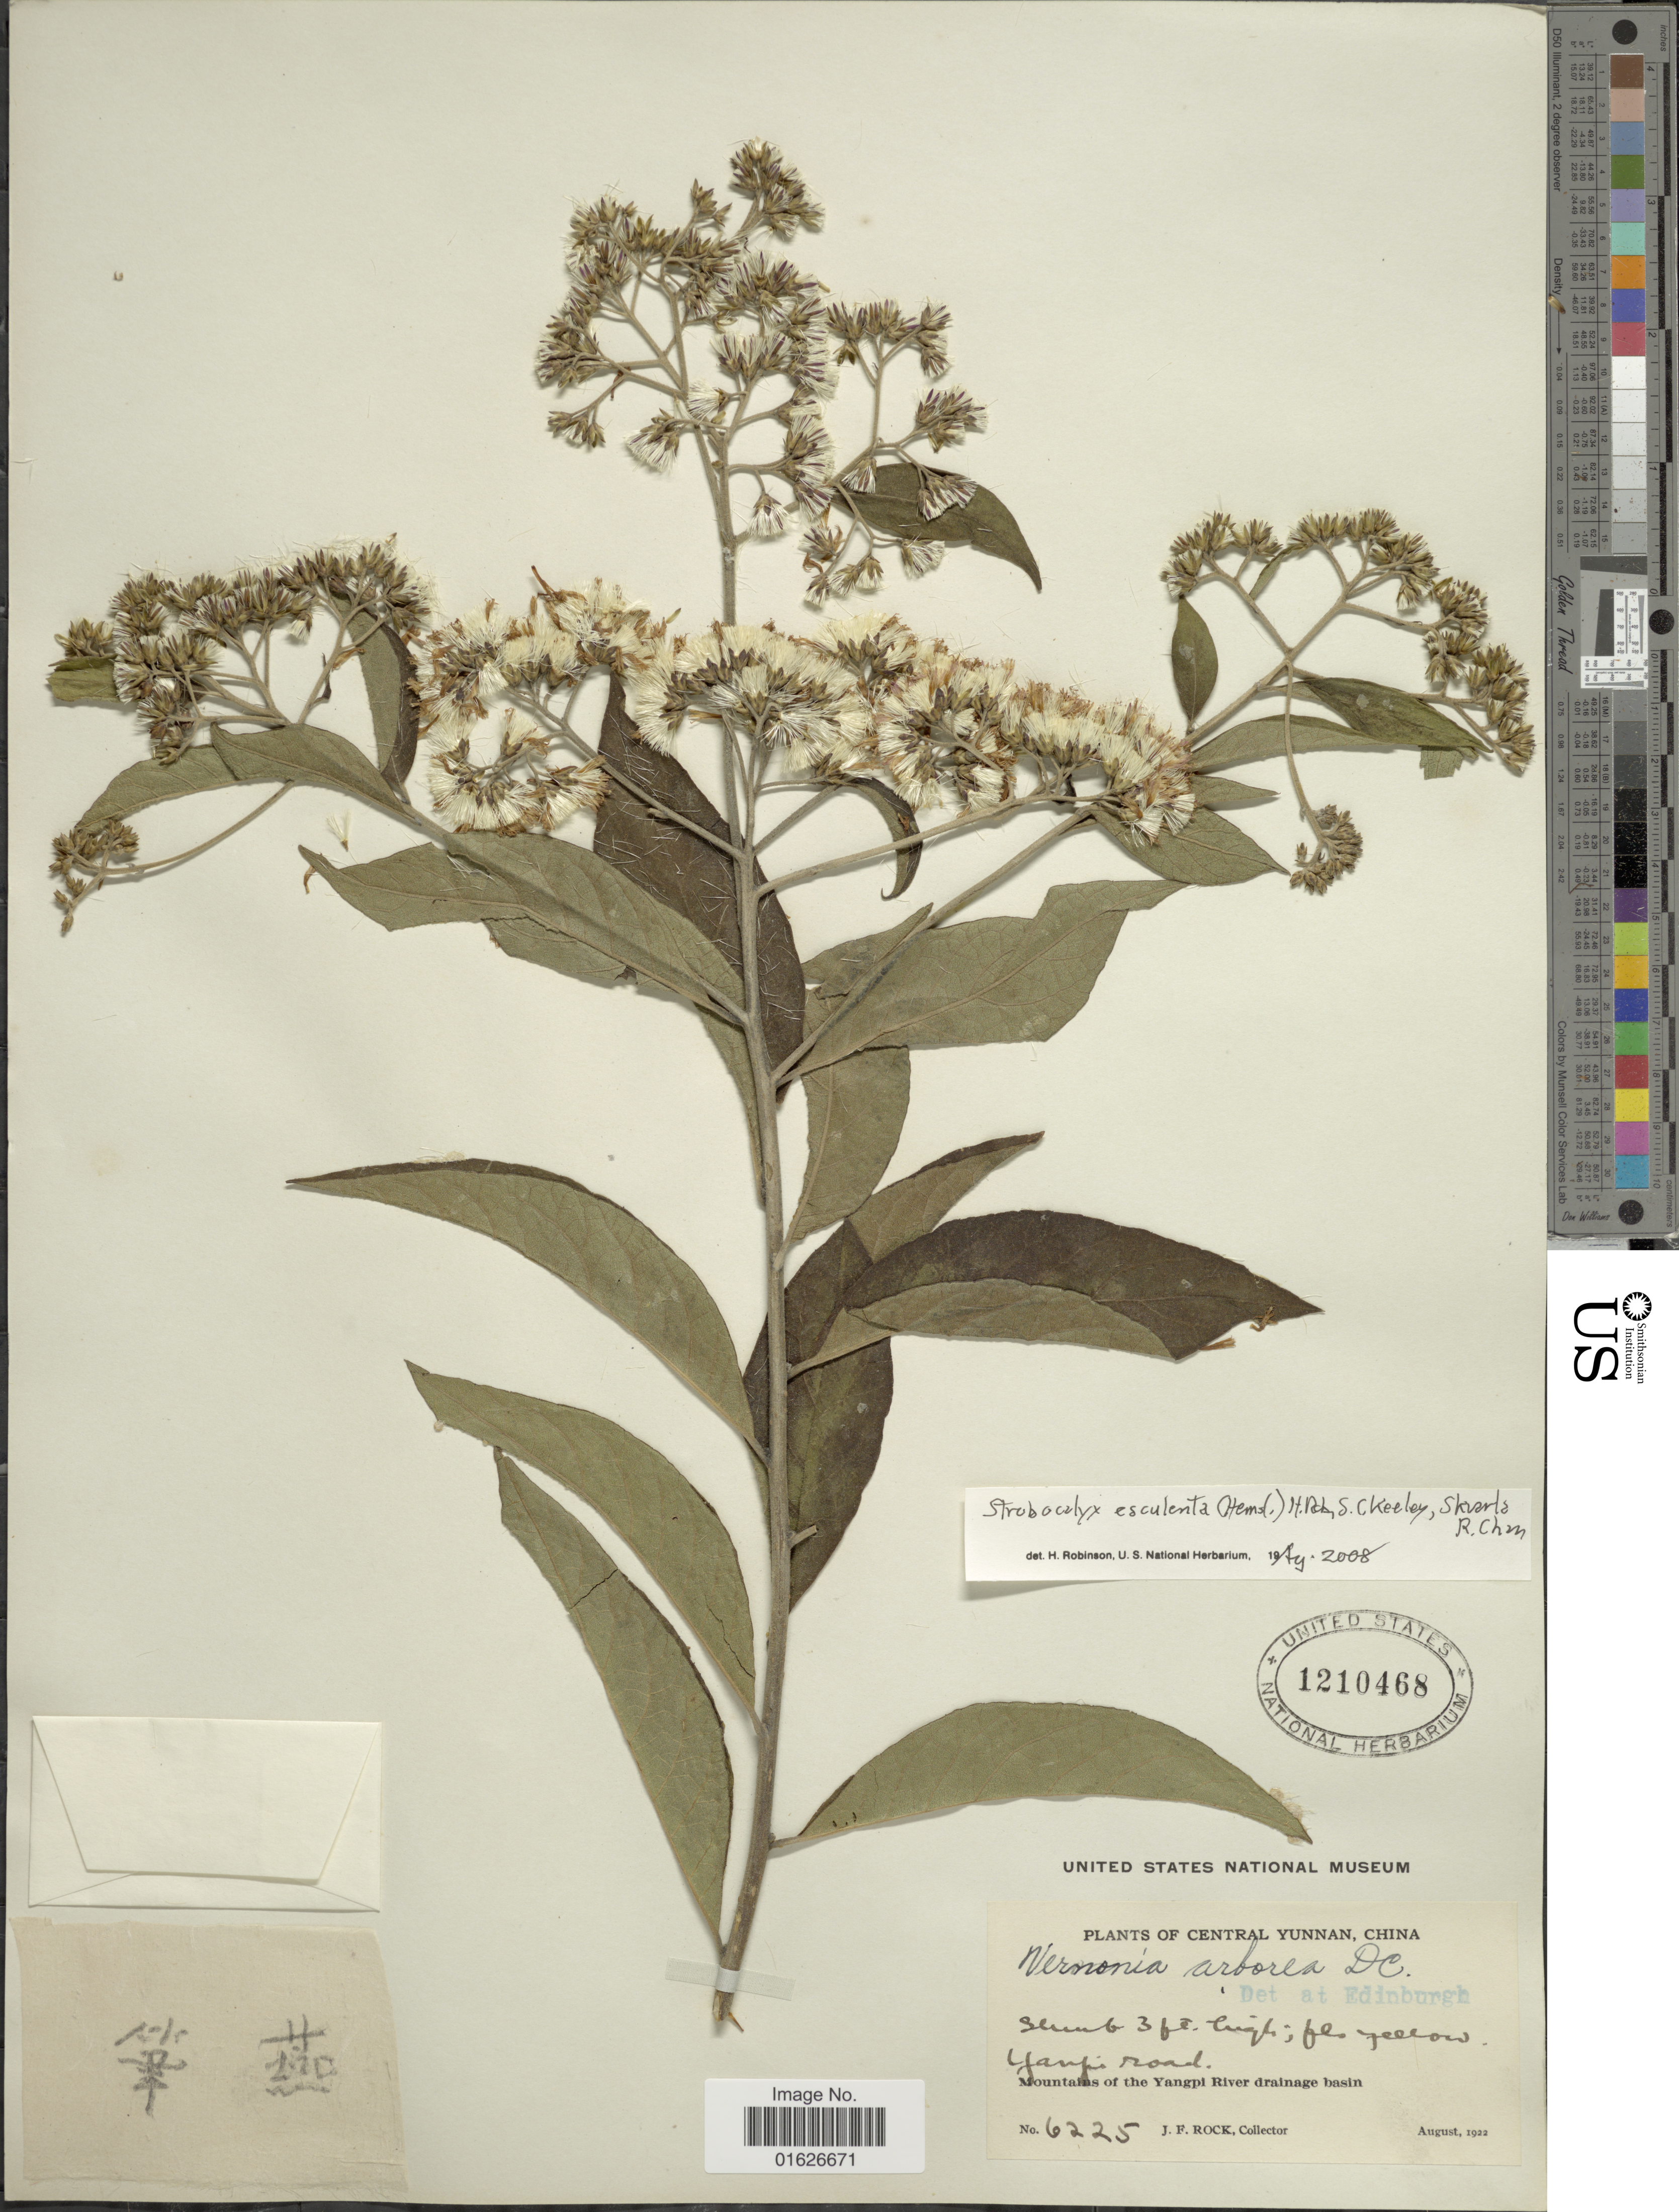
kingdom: Plantae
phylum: Tracheophyta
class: Magnoliopsida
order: Asterales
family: Asteraceae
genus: Vernonia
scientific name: Vernonia esculenta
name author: Hemsl.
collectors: J. Rock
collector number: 6225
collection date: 1922-08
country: China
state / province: Yunnan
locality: Yangi road, Mountains of the Yangpi River drainage basin.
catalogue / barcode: US 1210468